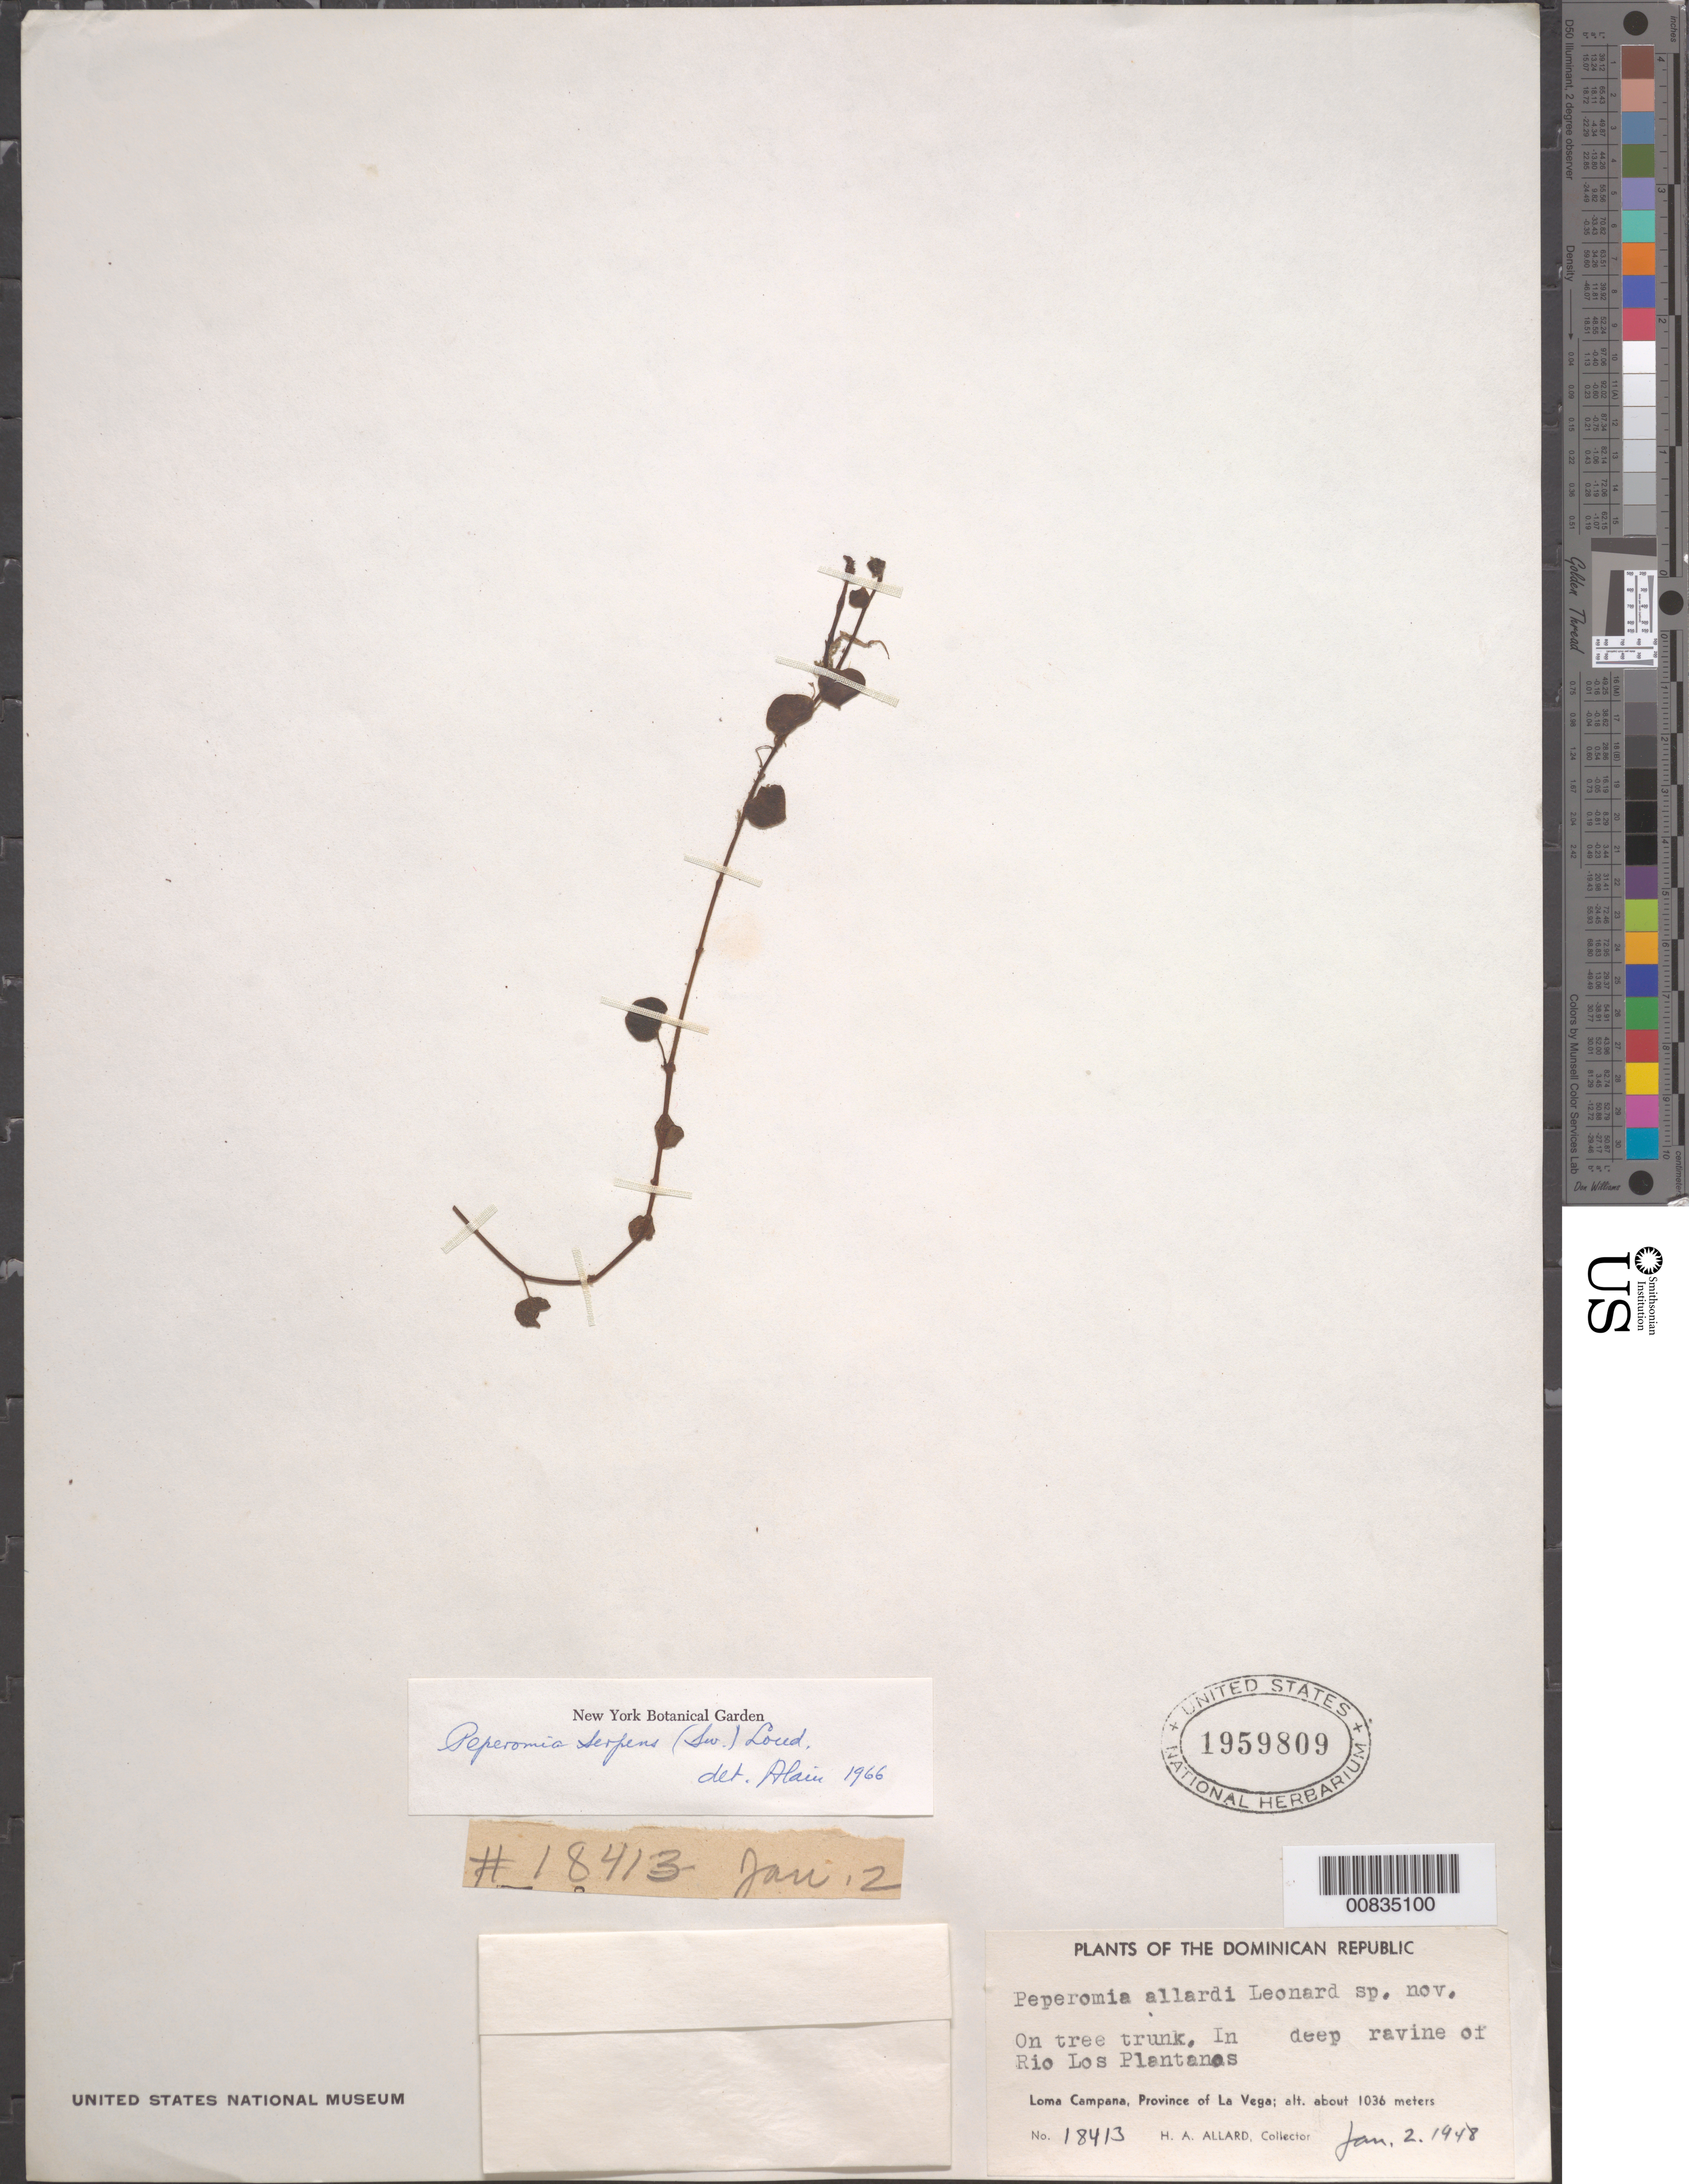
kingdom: Plantae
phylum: Tracheophyta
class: Magnoliopsida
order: Piperales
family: Piperaceae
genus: Peperomia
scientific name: Peperomia serpens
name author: (Sw.) Loudon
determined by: Liogier, Alain H.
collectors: H. A. Allard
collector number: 18413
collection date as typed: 02 Jan 1948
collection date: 1948-01-02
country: Dominican Republic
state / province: La Vega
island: Hispaniola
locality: Loma Campana. In deep ravine of Río Los Plantanos.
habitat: On tree trunk. In deep ravine.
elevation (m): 1036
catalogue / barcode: US 1959809